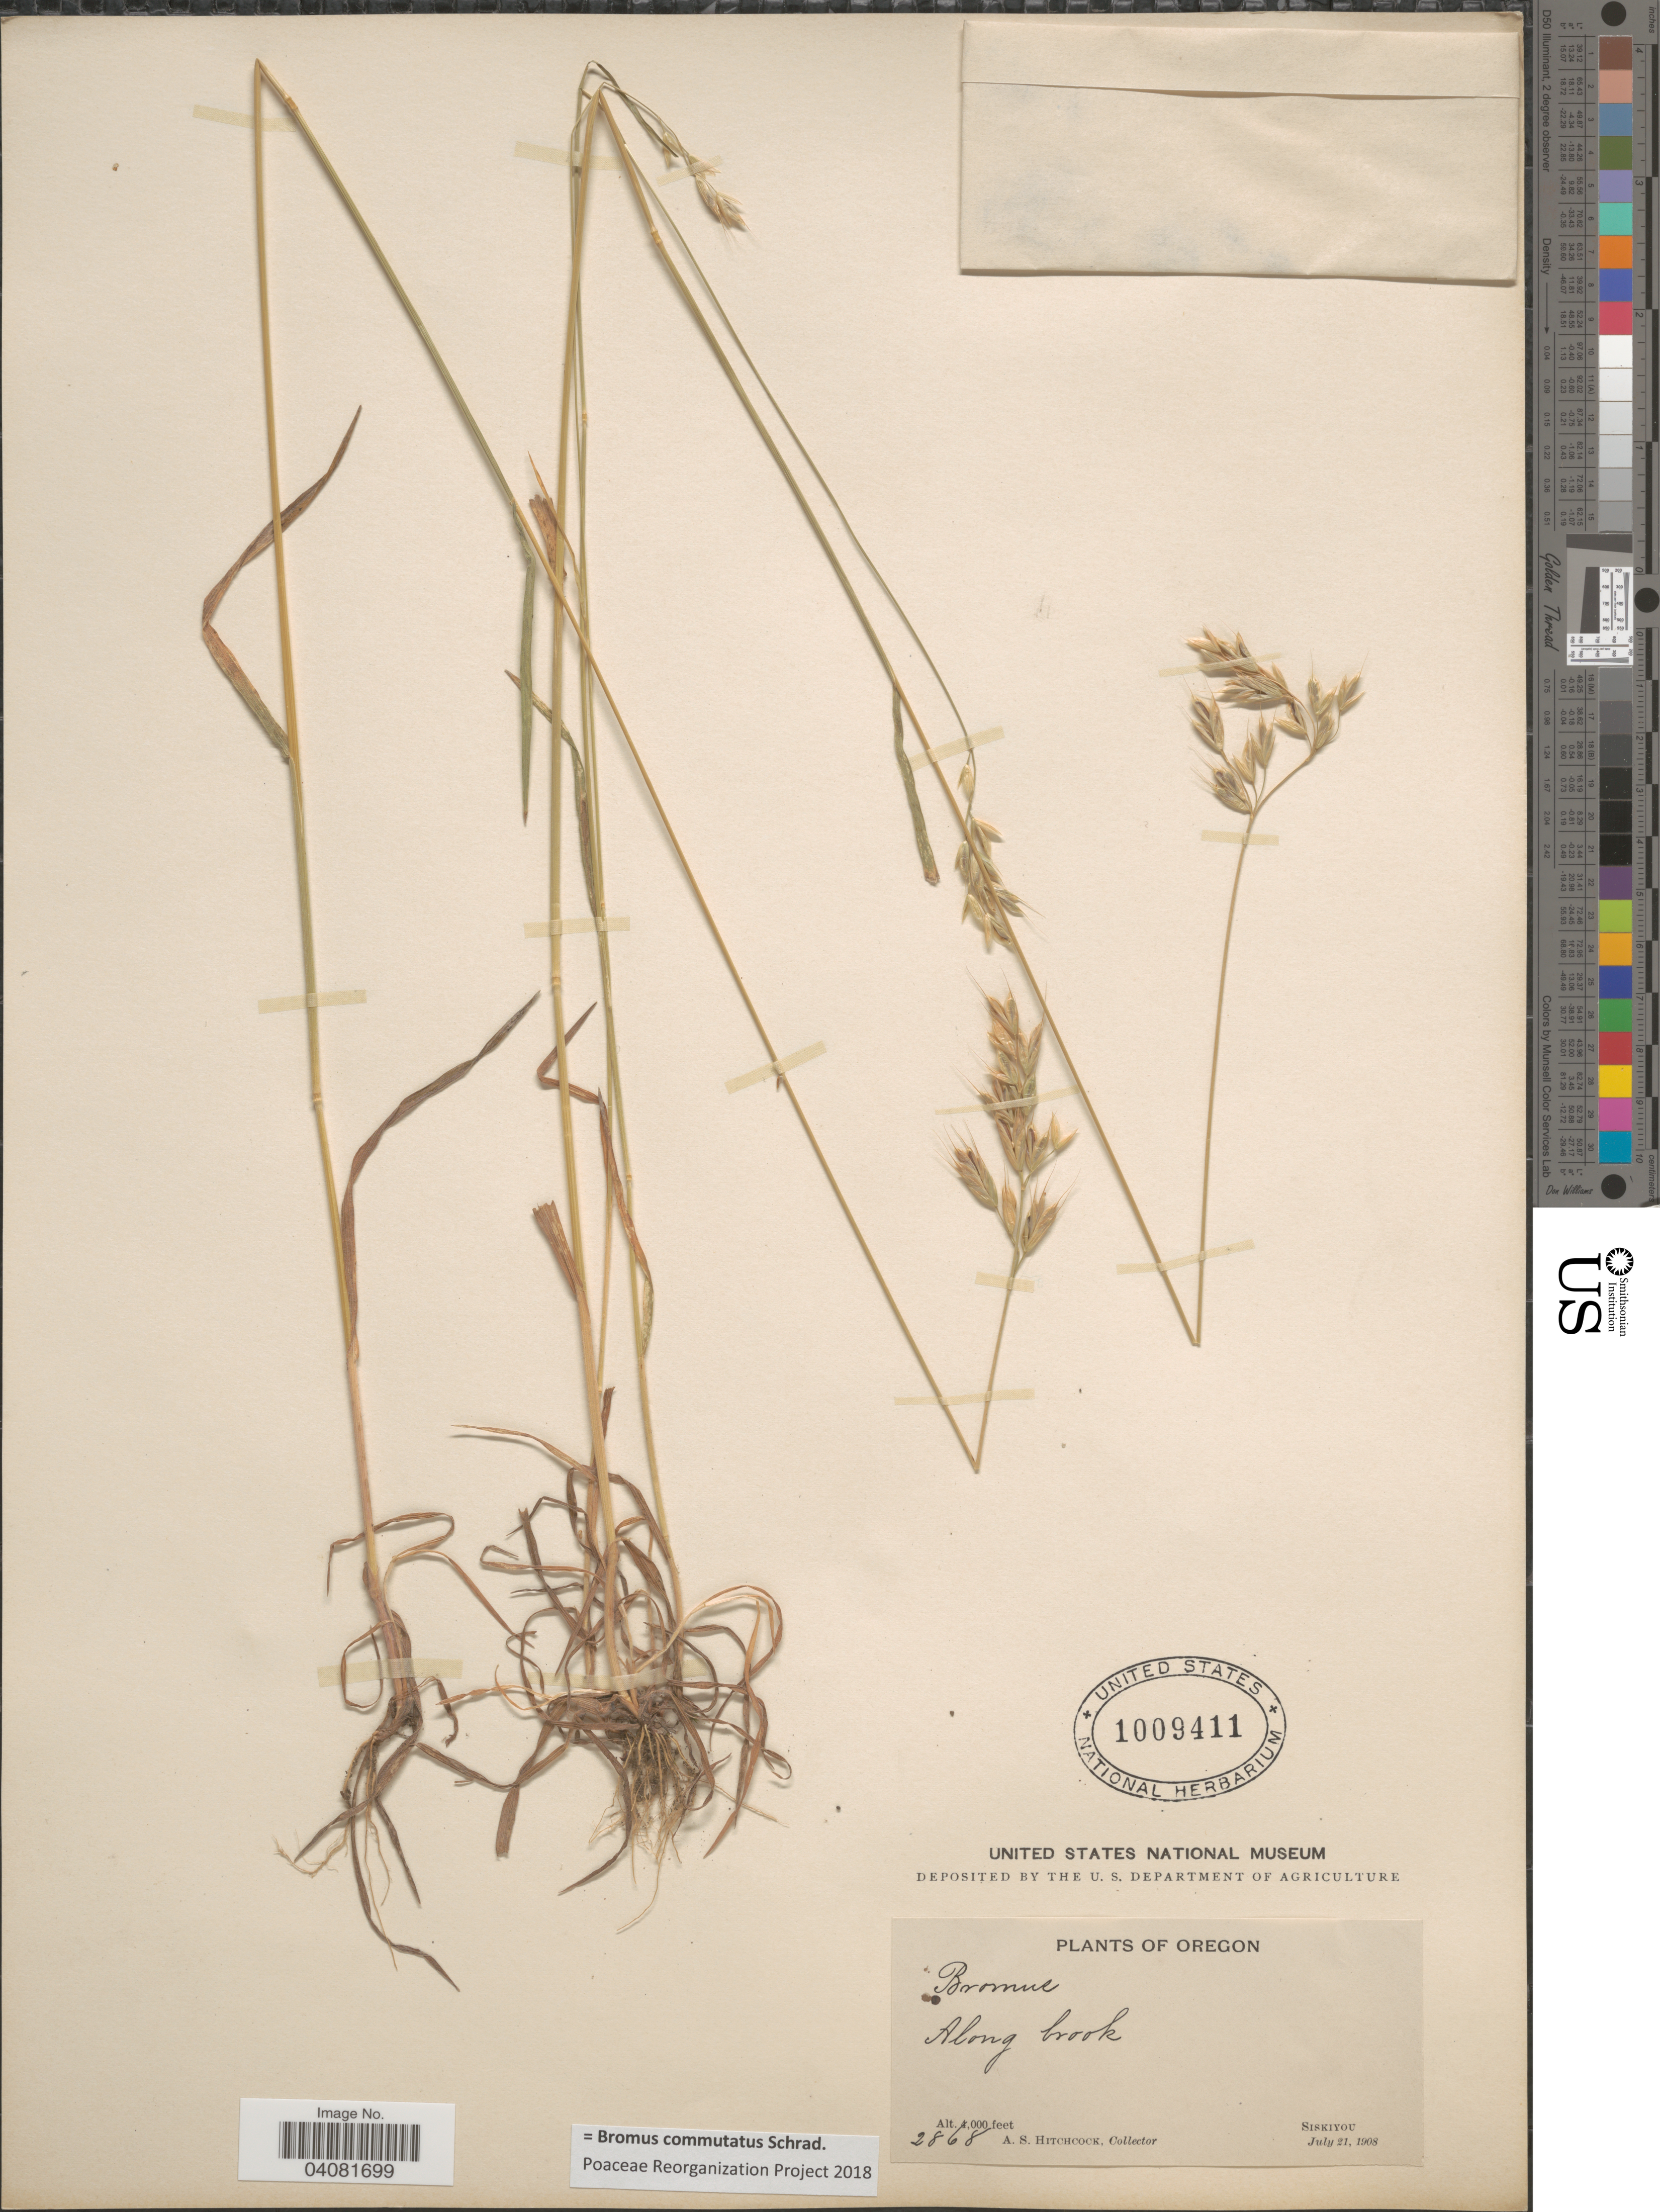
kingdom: Plantae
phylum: Tracheophyta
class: Liliopsida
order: Poales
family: Poaceae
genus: Bromus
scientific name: Bromus commutatus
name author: Schrad.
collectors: A. S. Hitchcock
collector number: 2868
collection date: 1908-07-21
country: United States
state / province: Oregon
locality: Along brook. Siskiyou.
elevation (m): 1219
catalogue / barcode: US 1009411